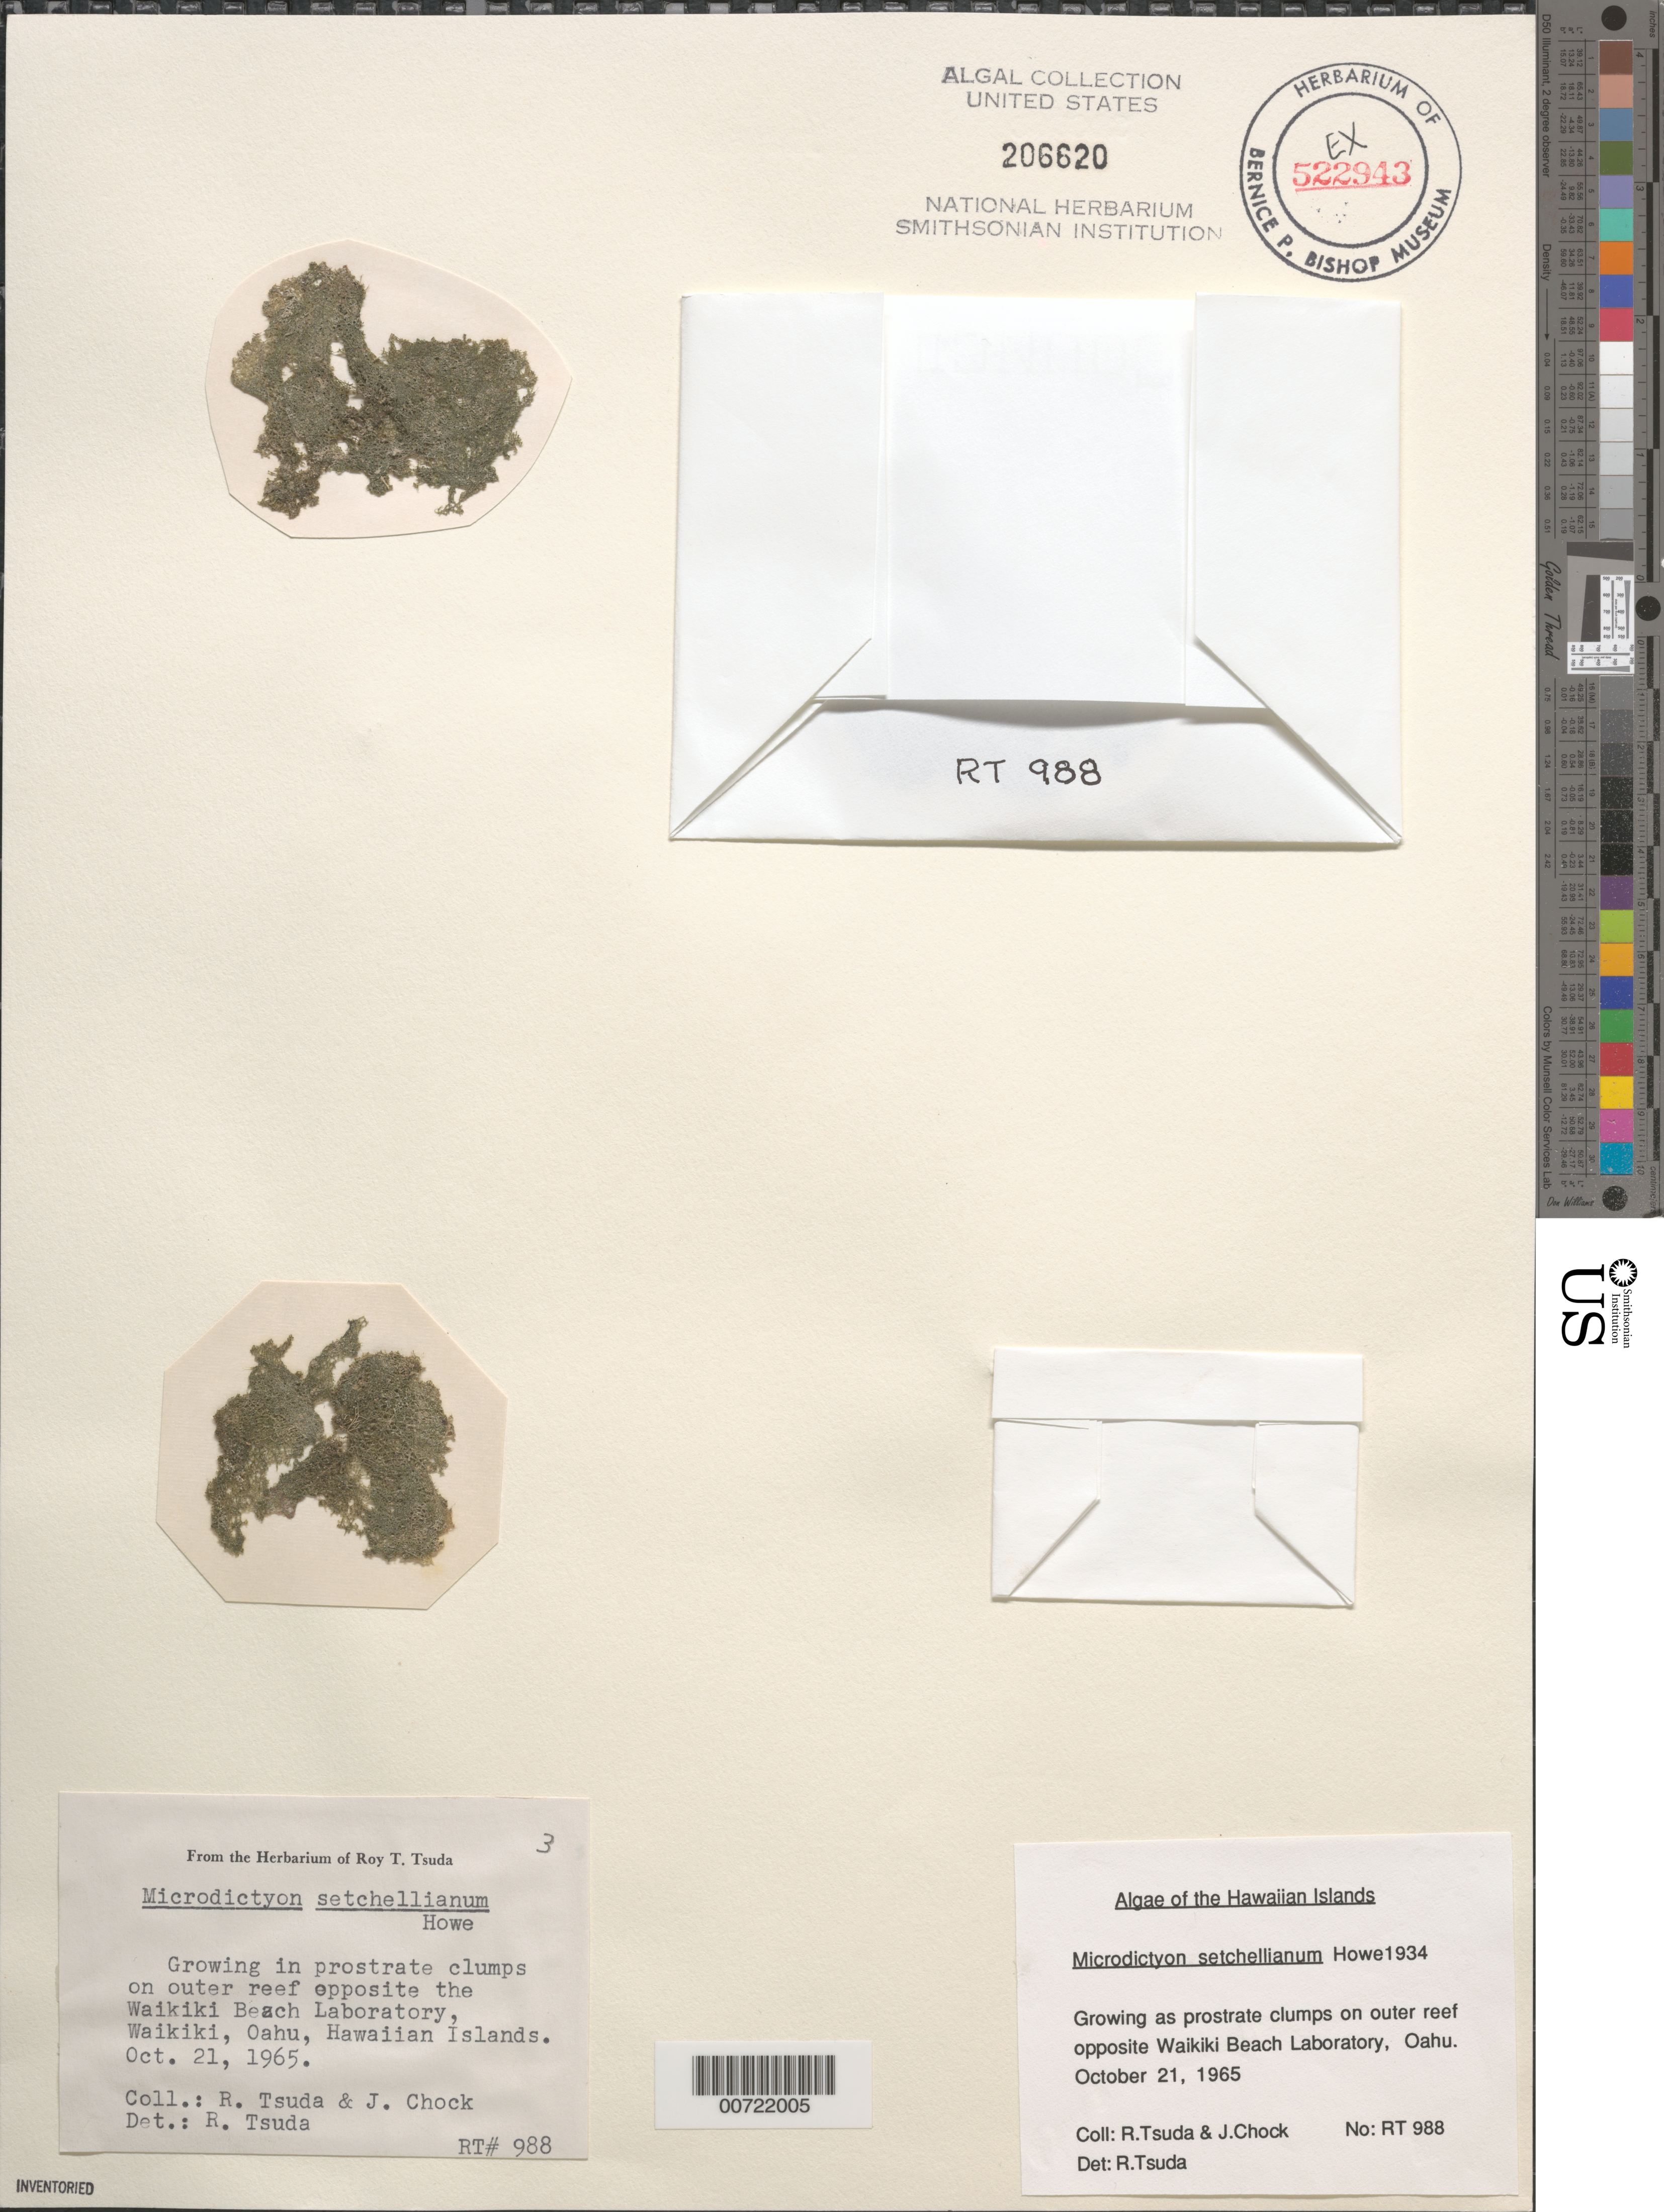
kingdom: Plantae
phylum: Chlorophyta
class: Ulvophyceae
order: Cladophorales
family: Anadyomenaceae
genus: Microdictyon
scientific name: Microdictyon setchellianum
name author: M. Howe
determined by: Tsuda, R. T.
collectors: R. Tsuda & J. Chock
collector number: RT 988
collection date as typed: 21 Oct 1965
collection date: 1965-10-21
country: United States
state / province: Hawaii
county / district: Honolulu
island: Oahu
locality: Waikiki, Waikiki Beach Laboratory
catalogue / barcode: US 206620